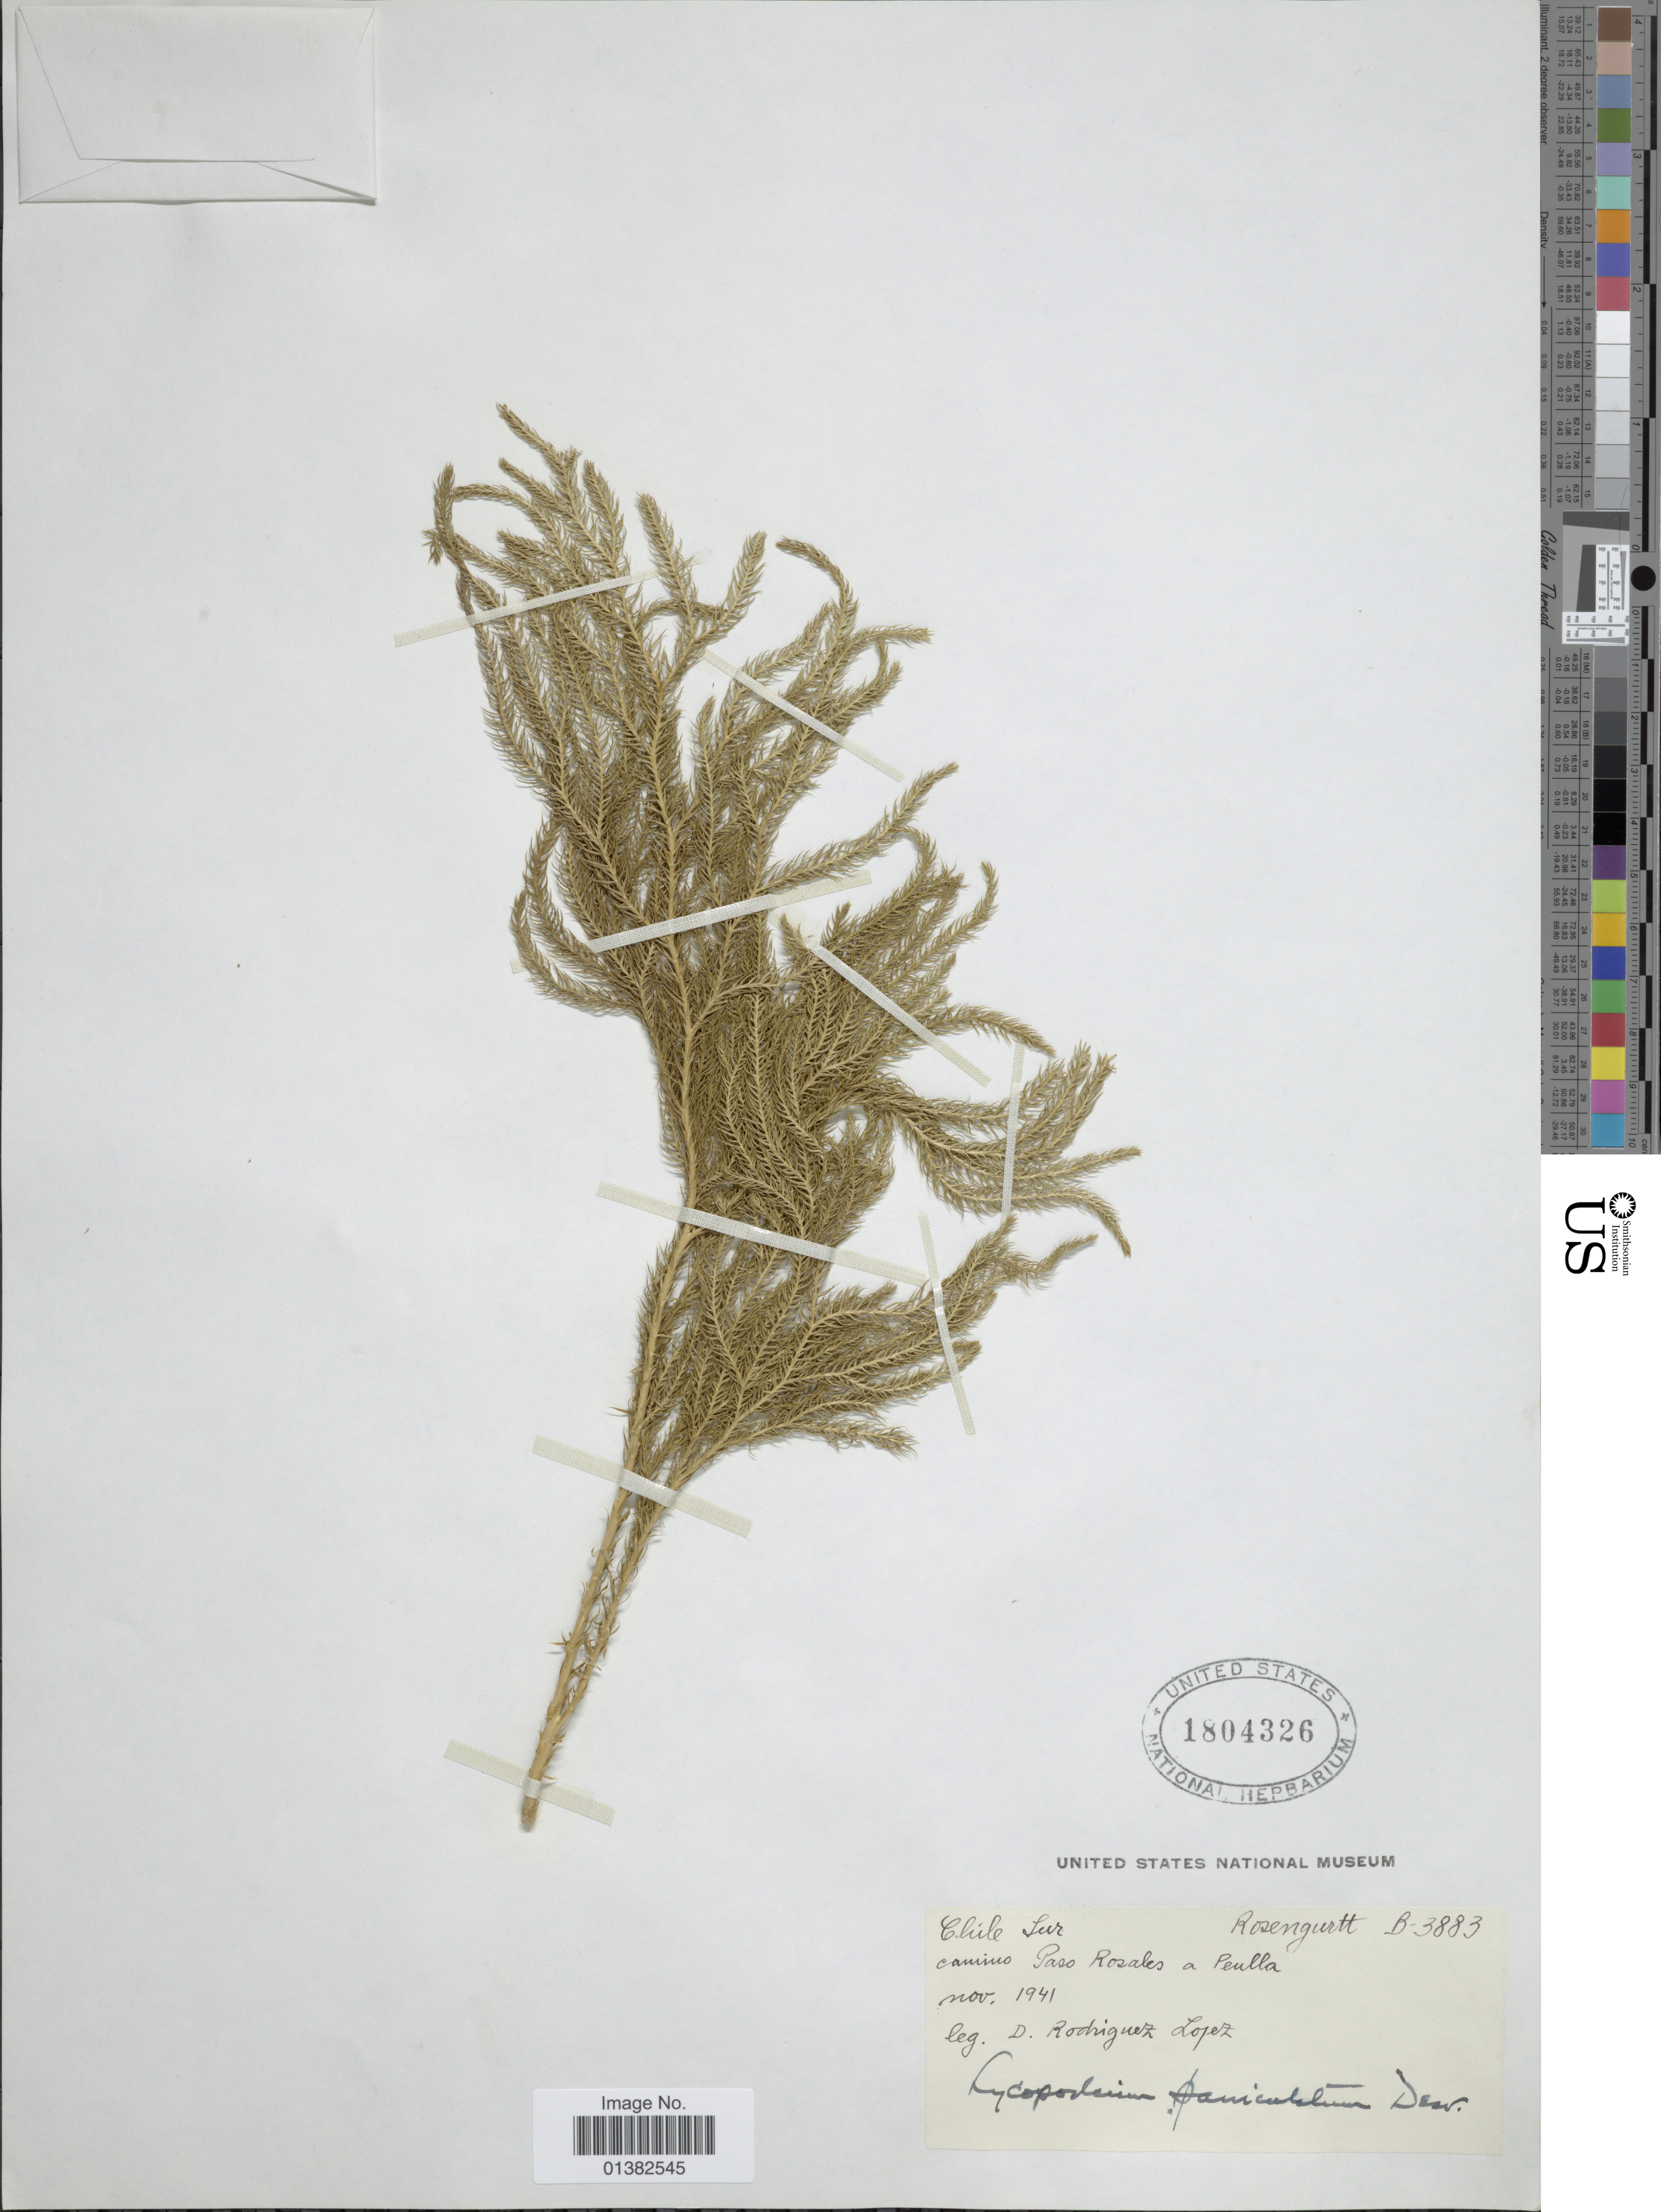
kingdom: Plantae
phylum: Tracheophyta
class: Lycopodiopsida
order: Lycopodiales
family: Lycopodiaceae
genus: Austrolycopodium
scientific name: Austrolycopodium paniculatum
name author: (Poir.) Holub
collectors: D. Rodriguez Lopez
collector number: B-3883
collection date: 1941-11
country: Chile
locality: Sur camino Paso Rosales a Peulla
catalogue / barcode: US 1804326